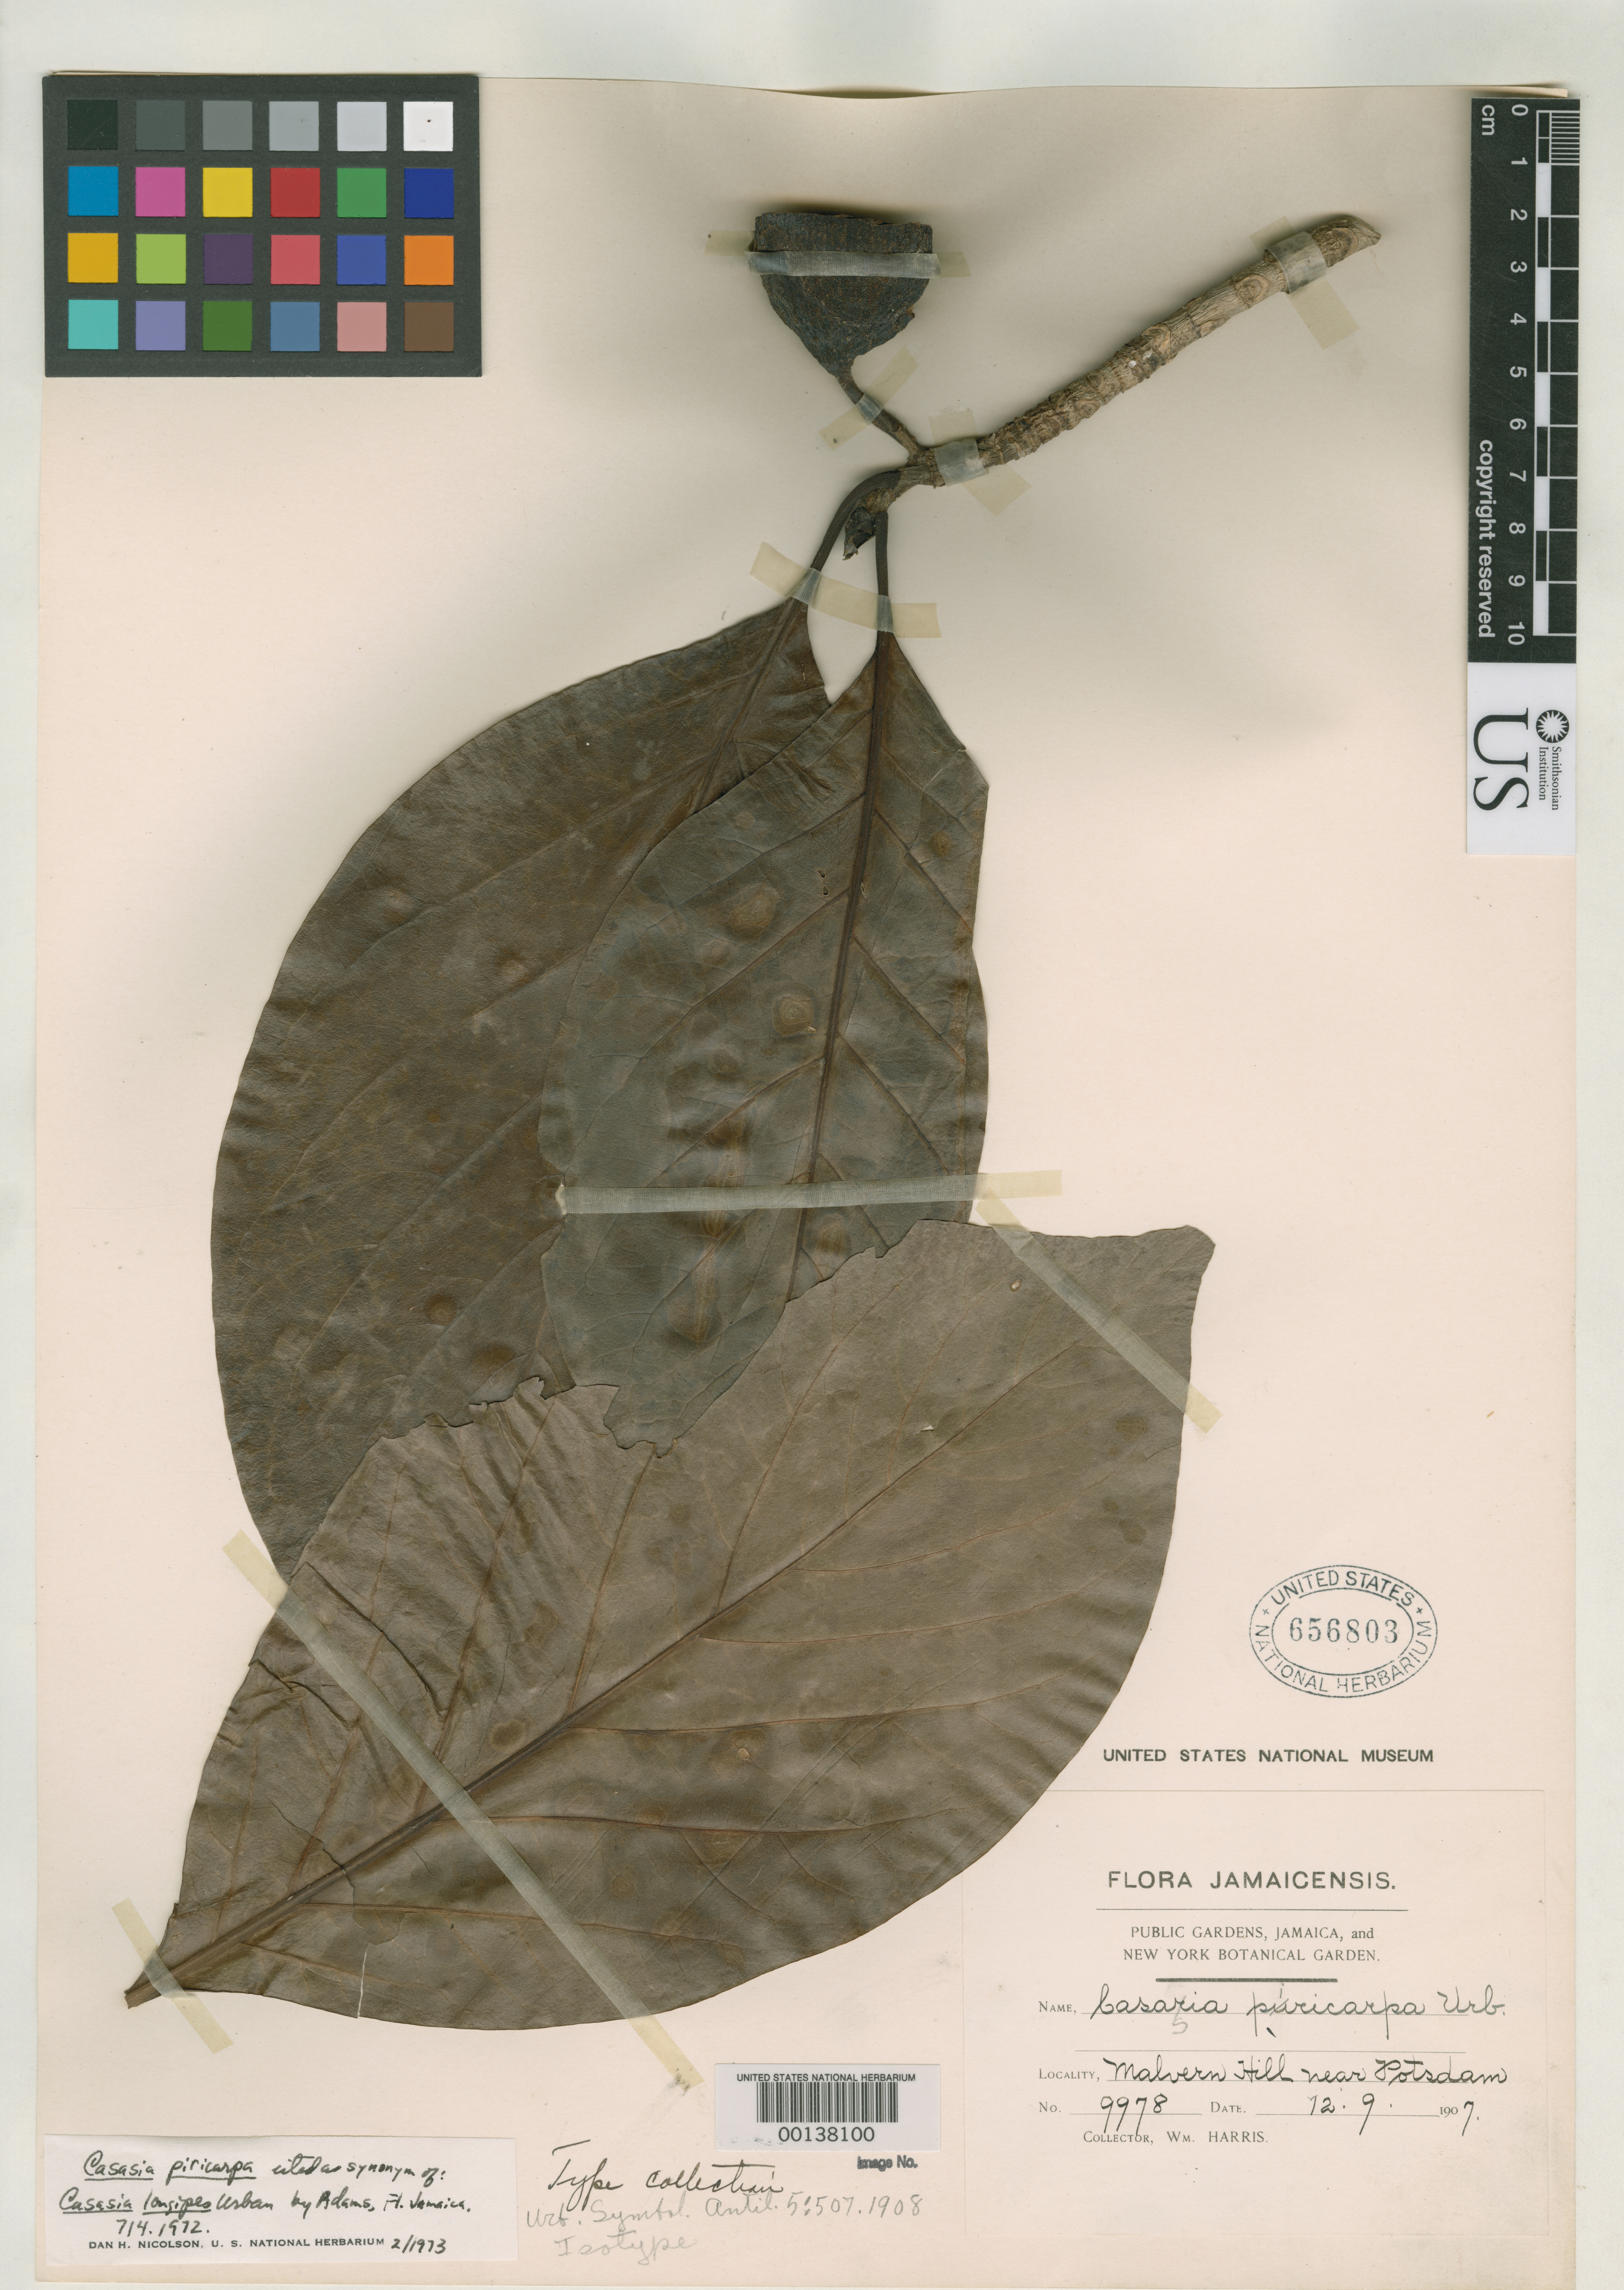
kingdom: Plantae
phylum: Tracheophyta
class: Magnoliopsida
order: Gentianales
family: Rubiaceae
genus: Casasia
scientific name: Casasia piricarpa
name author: Urb.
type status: Isotype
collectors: W. H. Harris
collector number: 9978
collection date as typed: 12 Sep 1907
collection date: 1907-09-12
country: Jamaica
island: Greater Antilles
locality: Potsdam, Malvern Hill.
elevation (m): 730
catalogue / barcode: US 656803